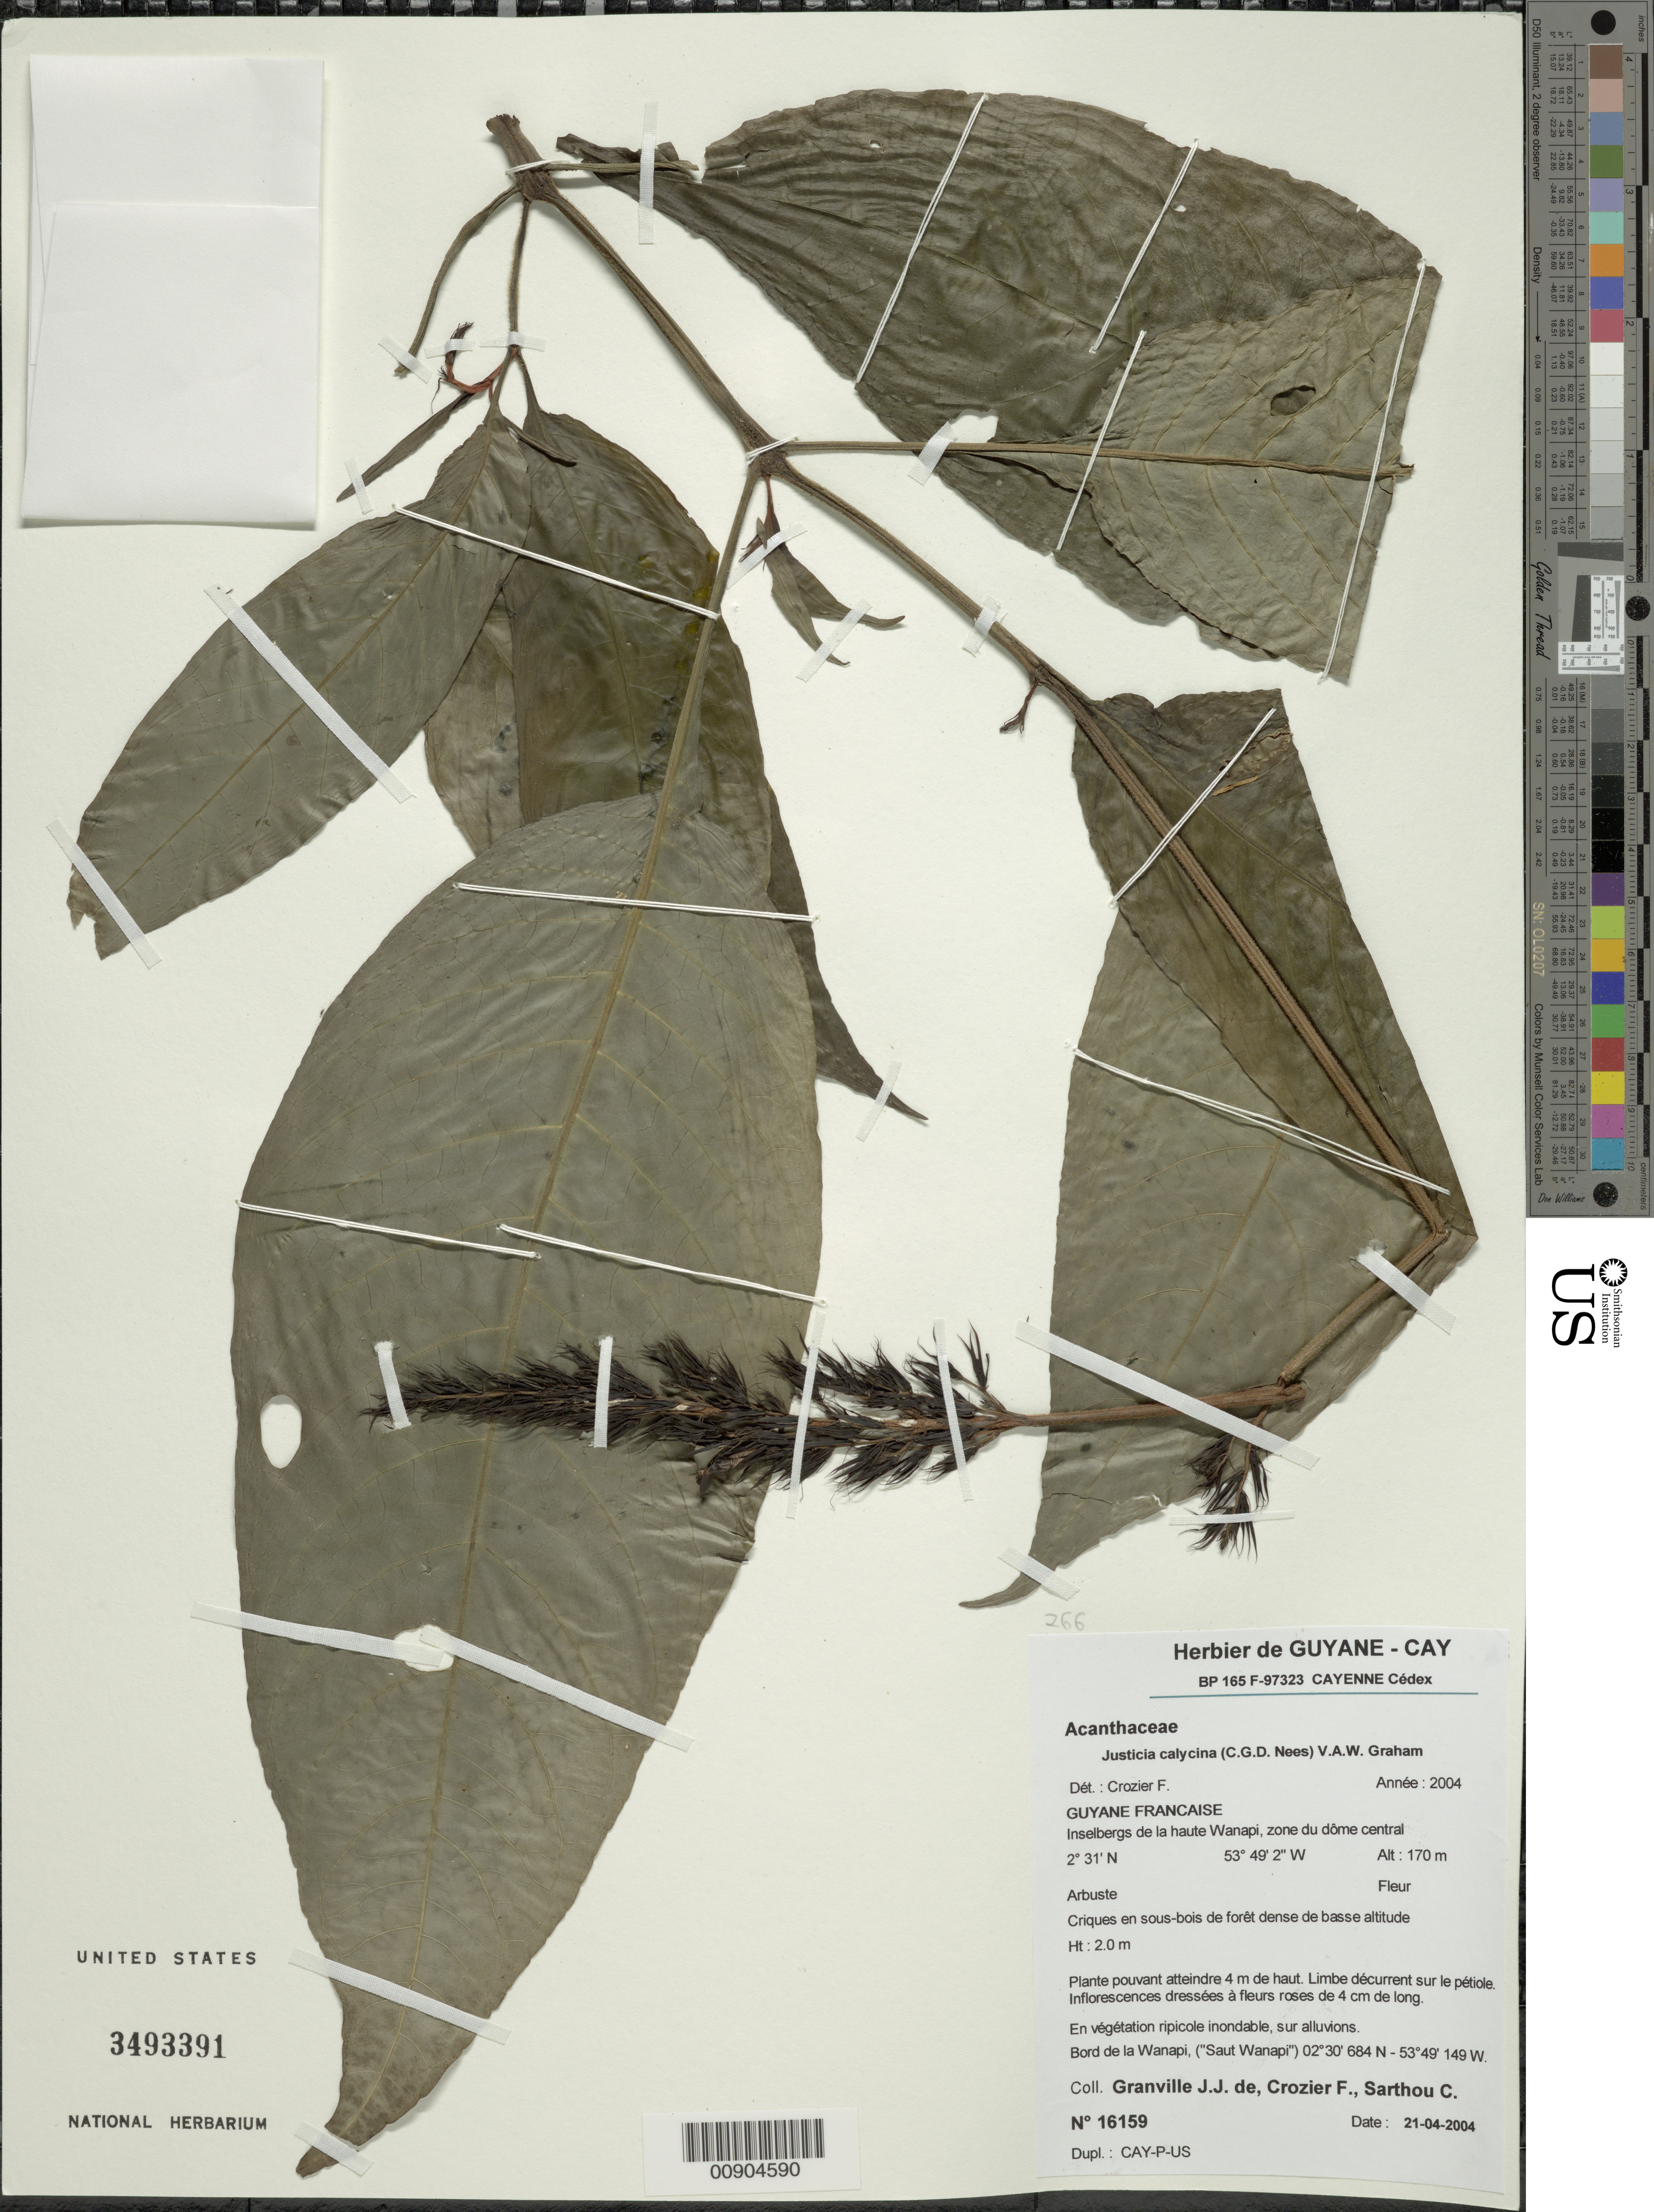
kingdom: Plantae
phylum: Tracheophyta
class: Magnoliopsida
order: Lamiales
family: Acanthaceae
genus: Justicia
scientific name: Justicia calycina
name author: (Nees) V.A.W. Graham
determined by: Crozier, F.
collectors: J.-J. de Granville, F. Crozier & C. Sarthou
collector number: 16159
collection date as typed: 21-Apr-04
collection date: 2004-04-21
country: French Guiana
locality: Inselbergs de la haute Wanapi, bord de Wanapi ("Saut Wanapi")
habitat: Criques en sous bois de forêt dense de basse altitude; en végétation ripicole inondable, sur alluvions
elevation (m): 170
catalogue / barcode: US 3493391